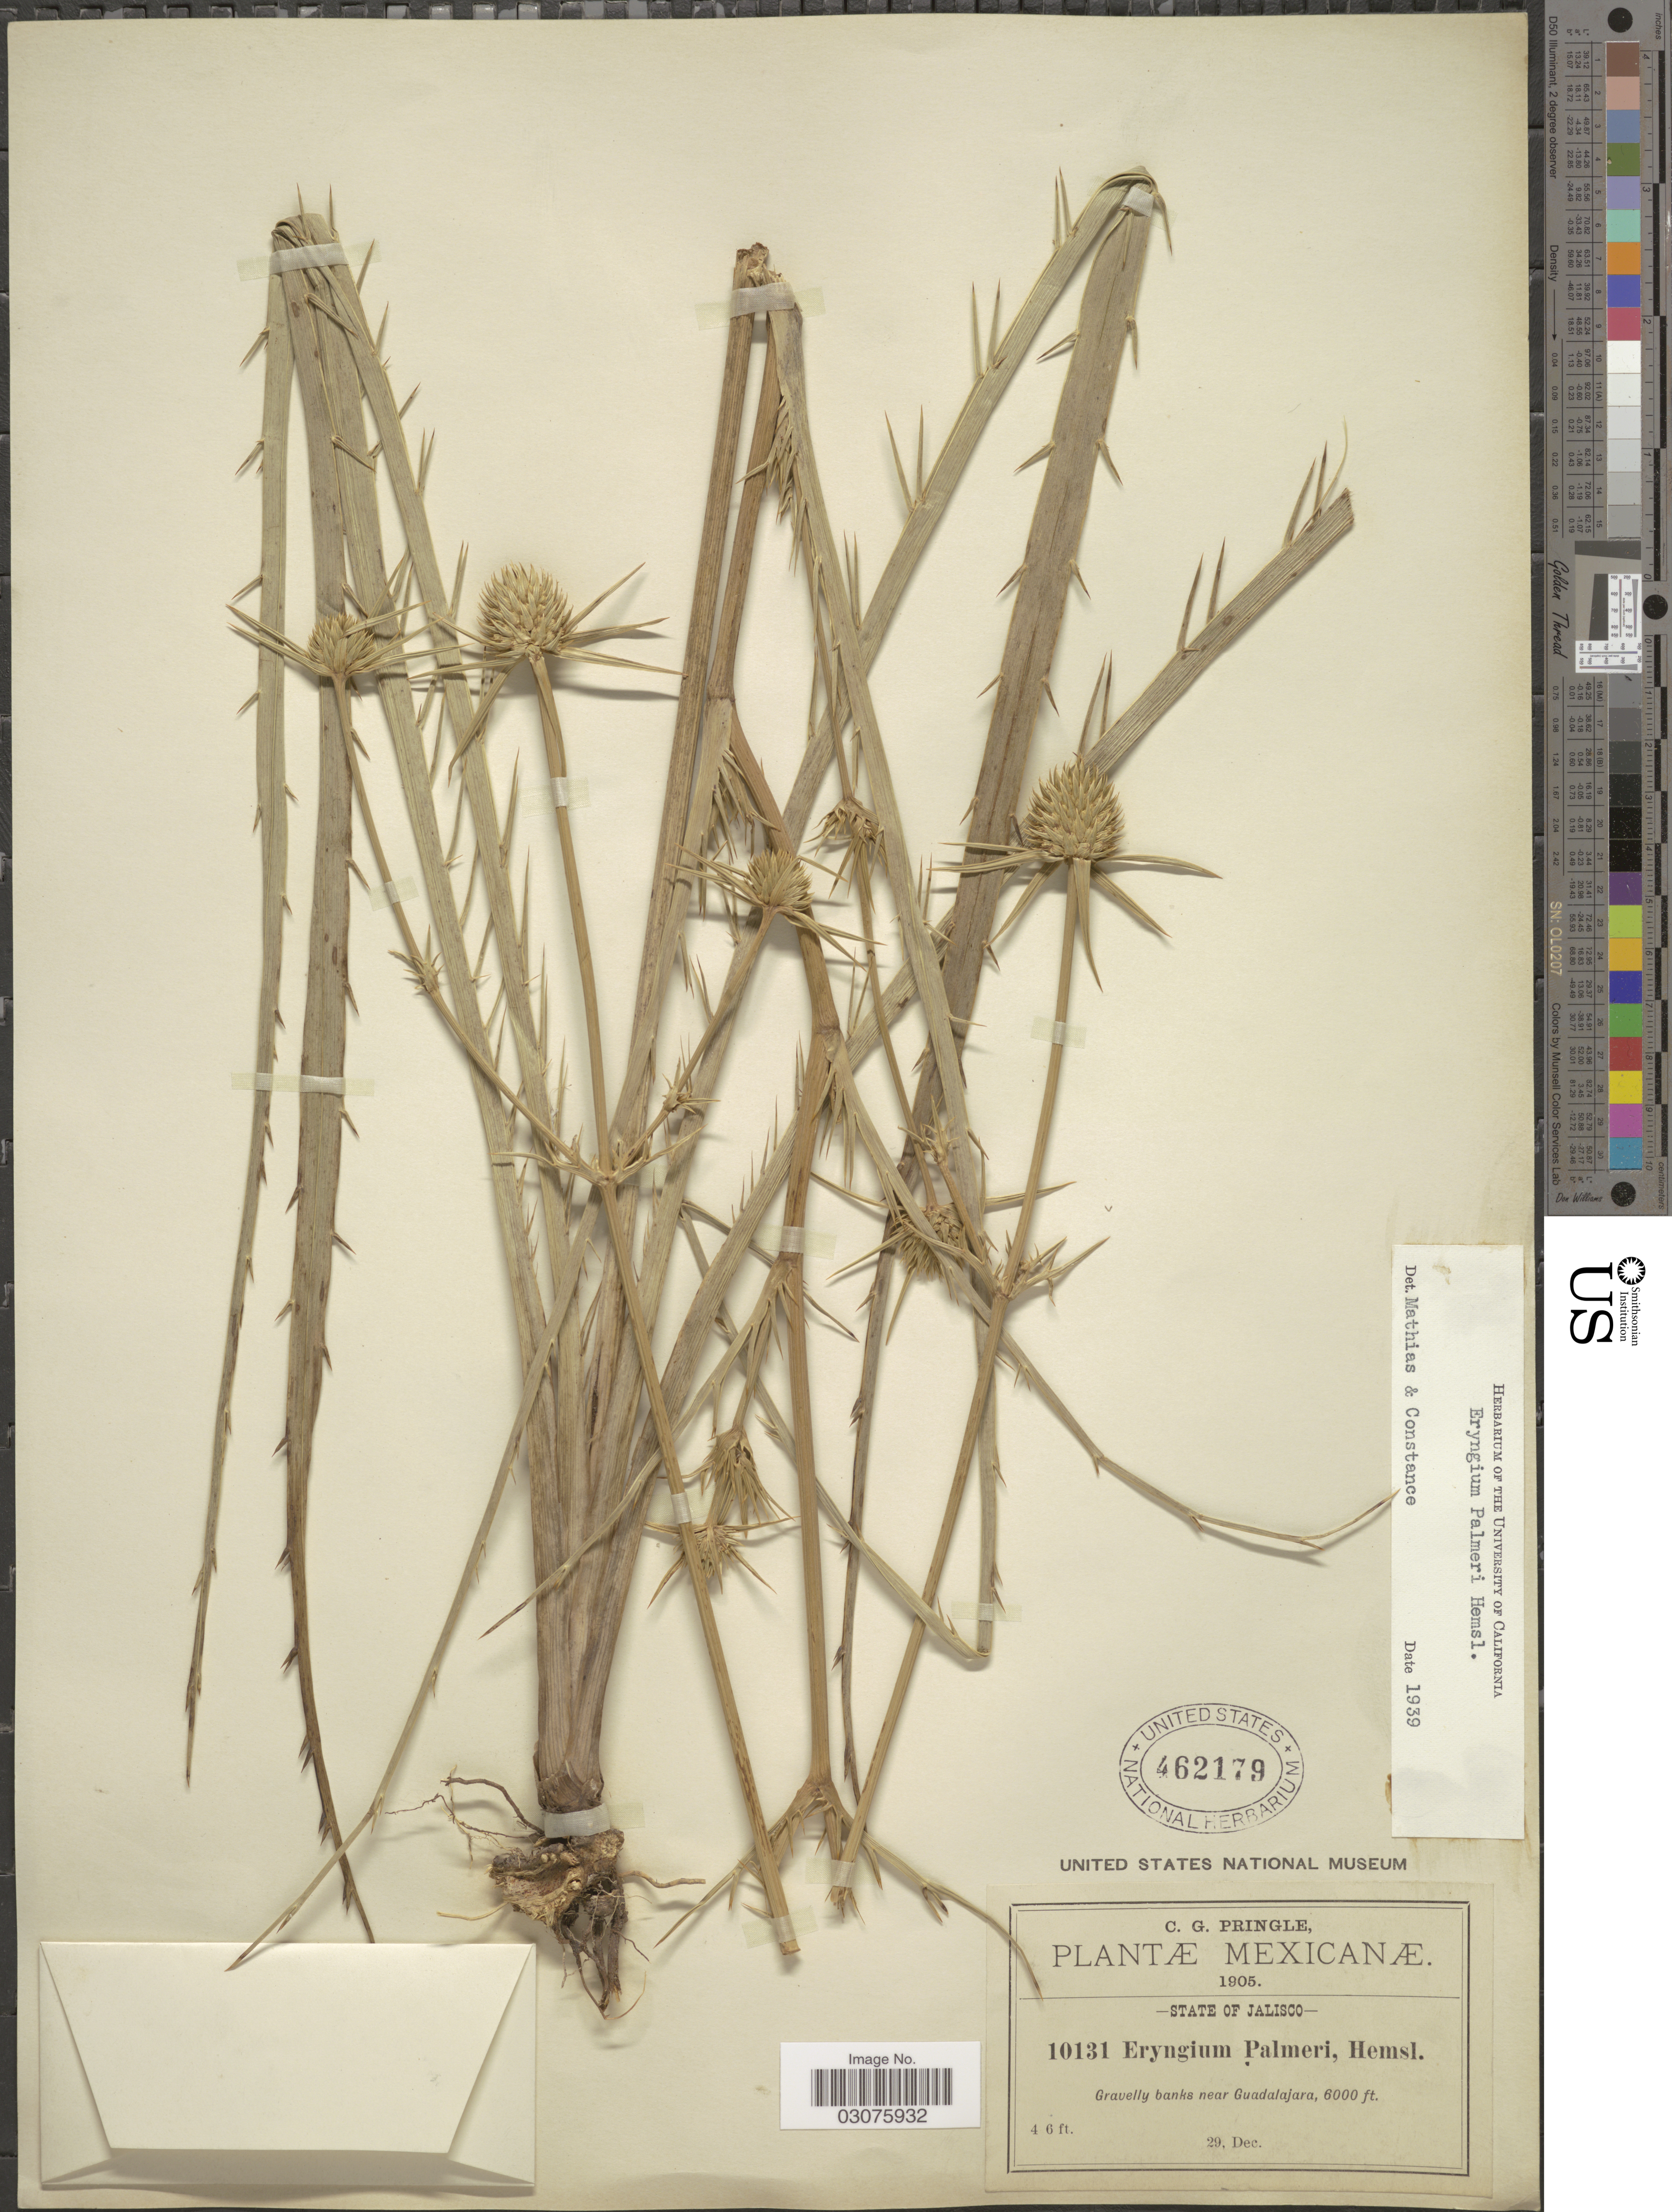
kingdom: Plantae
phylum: Tracheophyta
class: Magnoliopsida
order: Apiales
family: Apiaceae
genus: Eryngium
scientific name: Eryngium palmeri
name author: Hemsl. in Hook. f.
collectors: C. G. Pringle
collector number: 10131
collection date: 1905-12-29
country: Mexico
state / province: Jalisco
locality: State of Jalisco. Gravelly banks near Guadalajara.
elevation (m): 1829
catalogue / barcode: US 462179